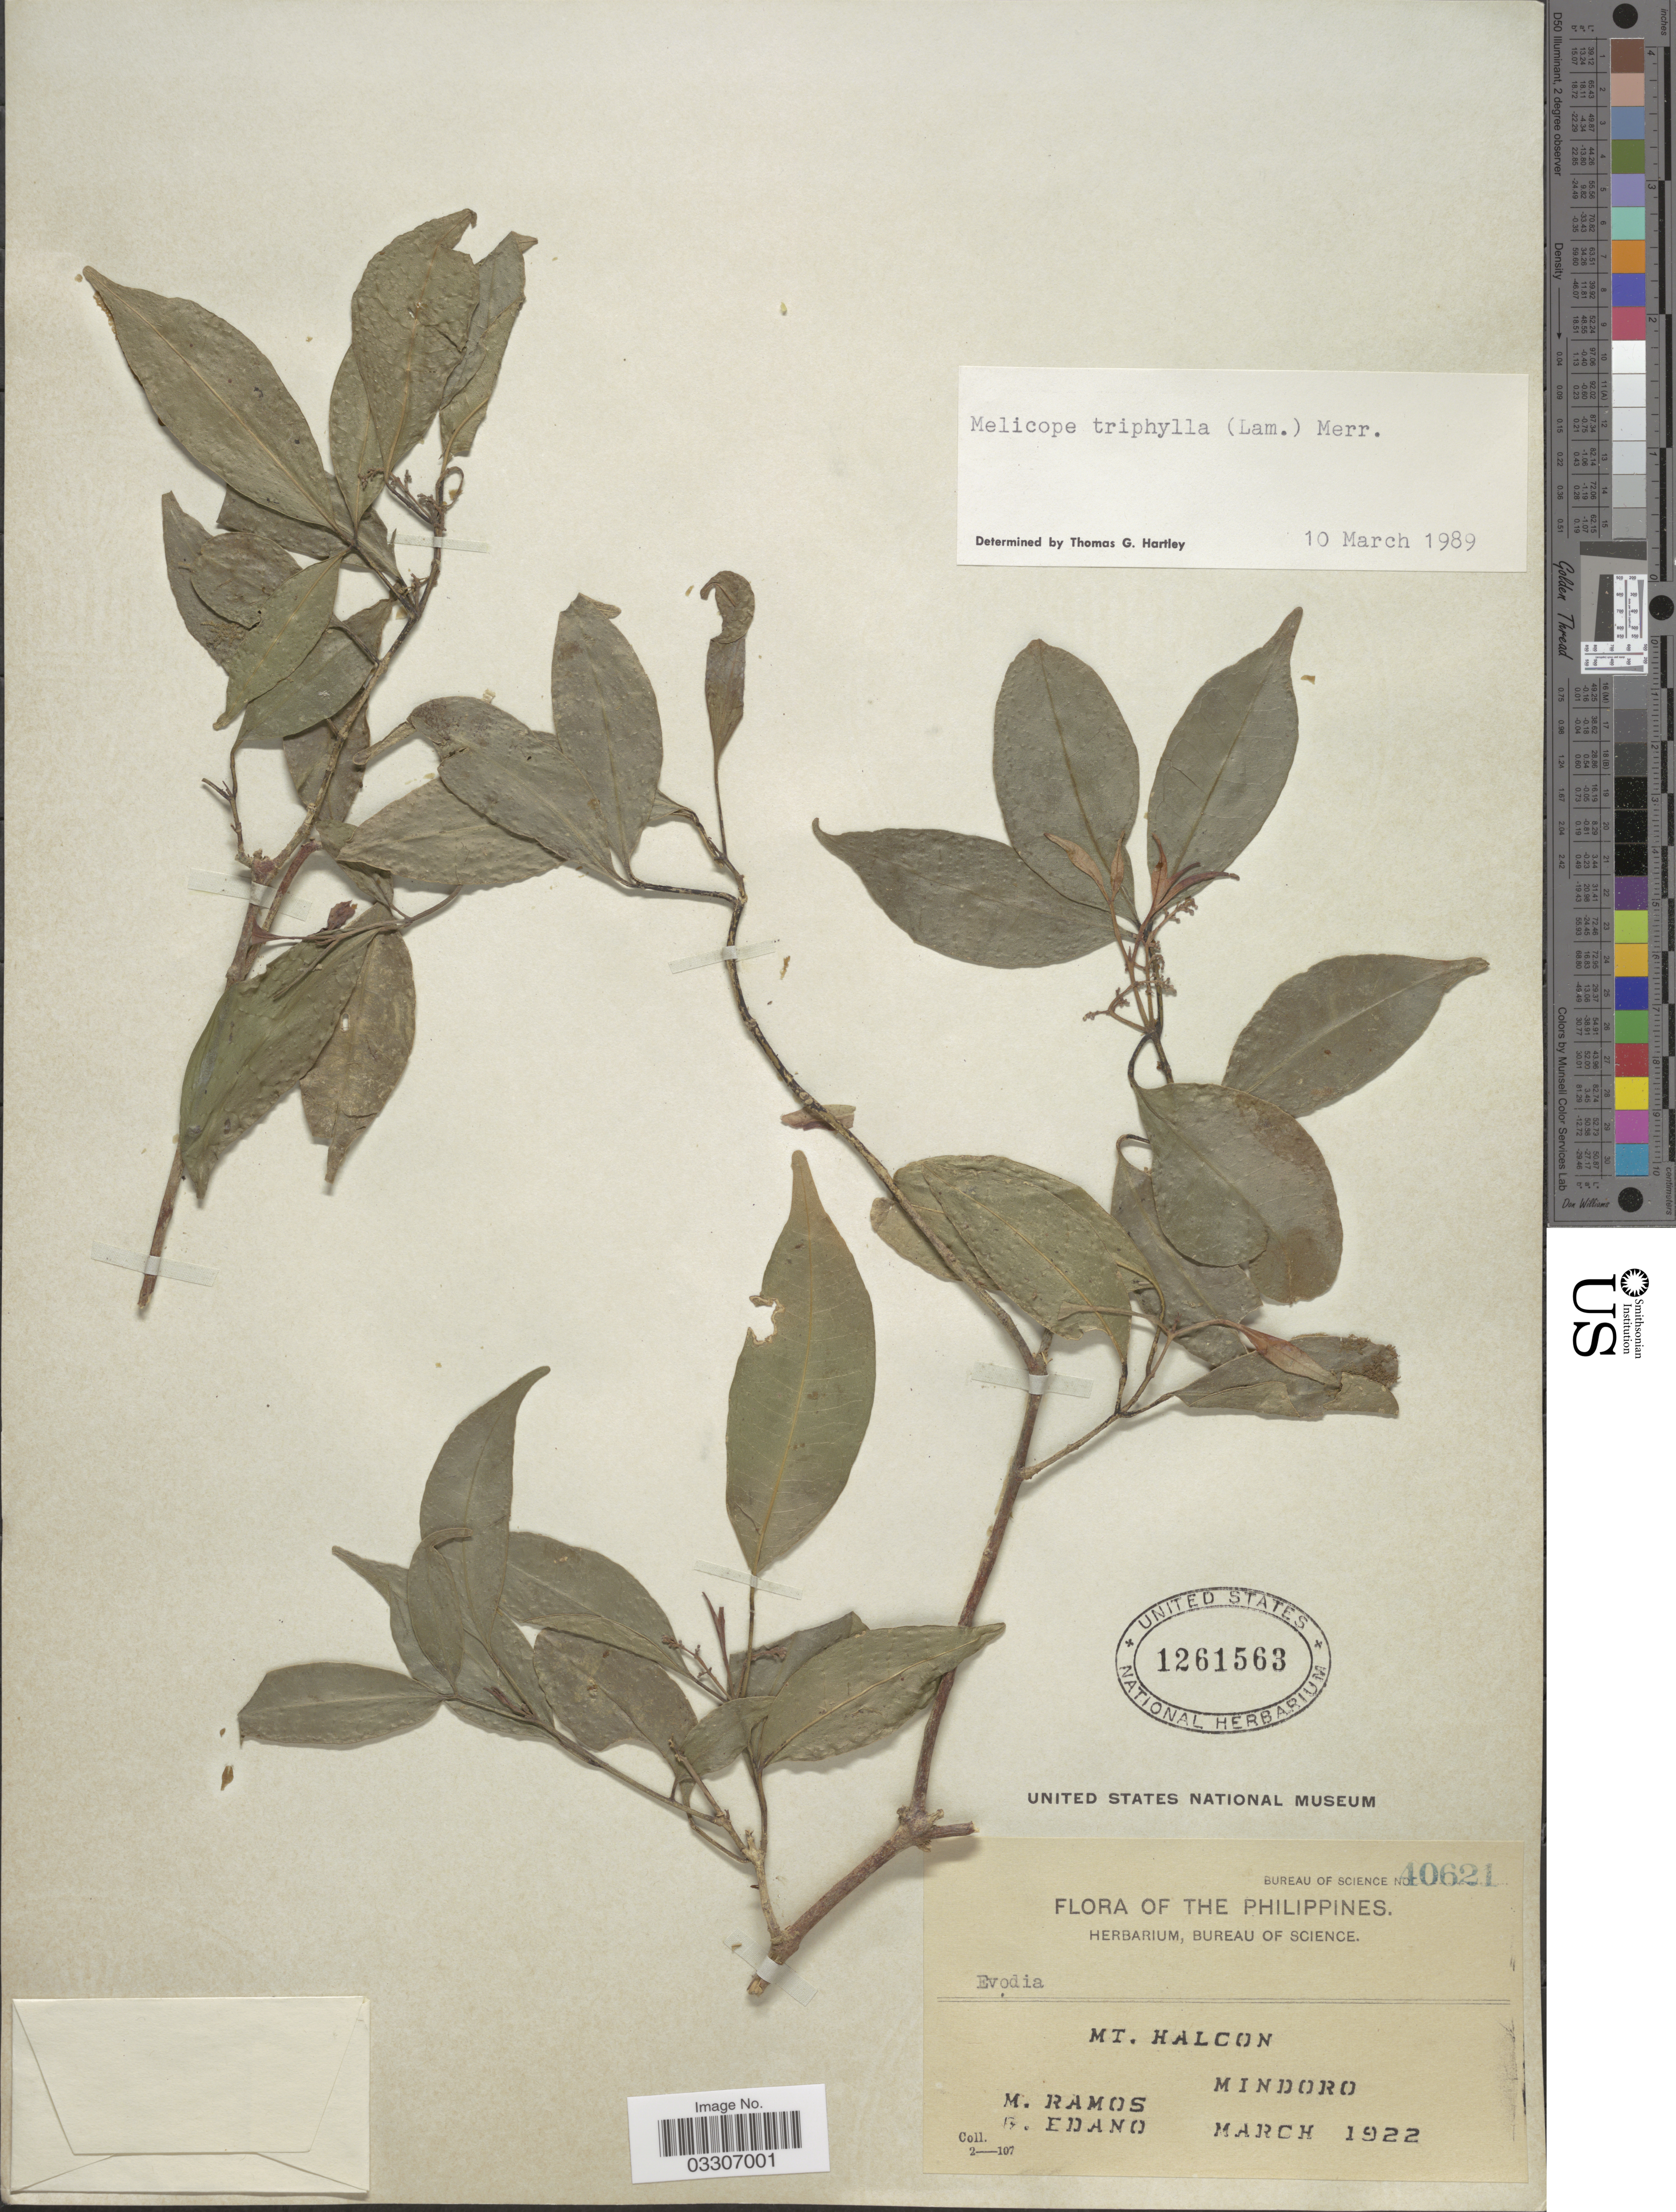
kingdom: Plantae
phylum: Tracheophyta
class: Magnoliopsida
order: Sapindales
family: Rutaceae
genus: Melicope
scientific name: Melicope triphylla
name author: (Lam.) Merr.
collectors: M. Ramos & G. Edaño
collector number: Bureau of Science 40621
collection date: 1922-03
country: Philippines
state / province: Mimaropa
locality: Mt. Halcon, Mindoro.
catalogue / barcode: US 1261563